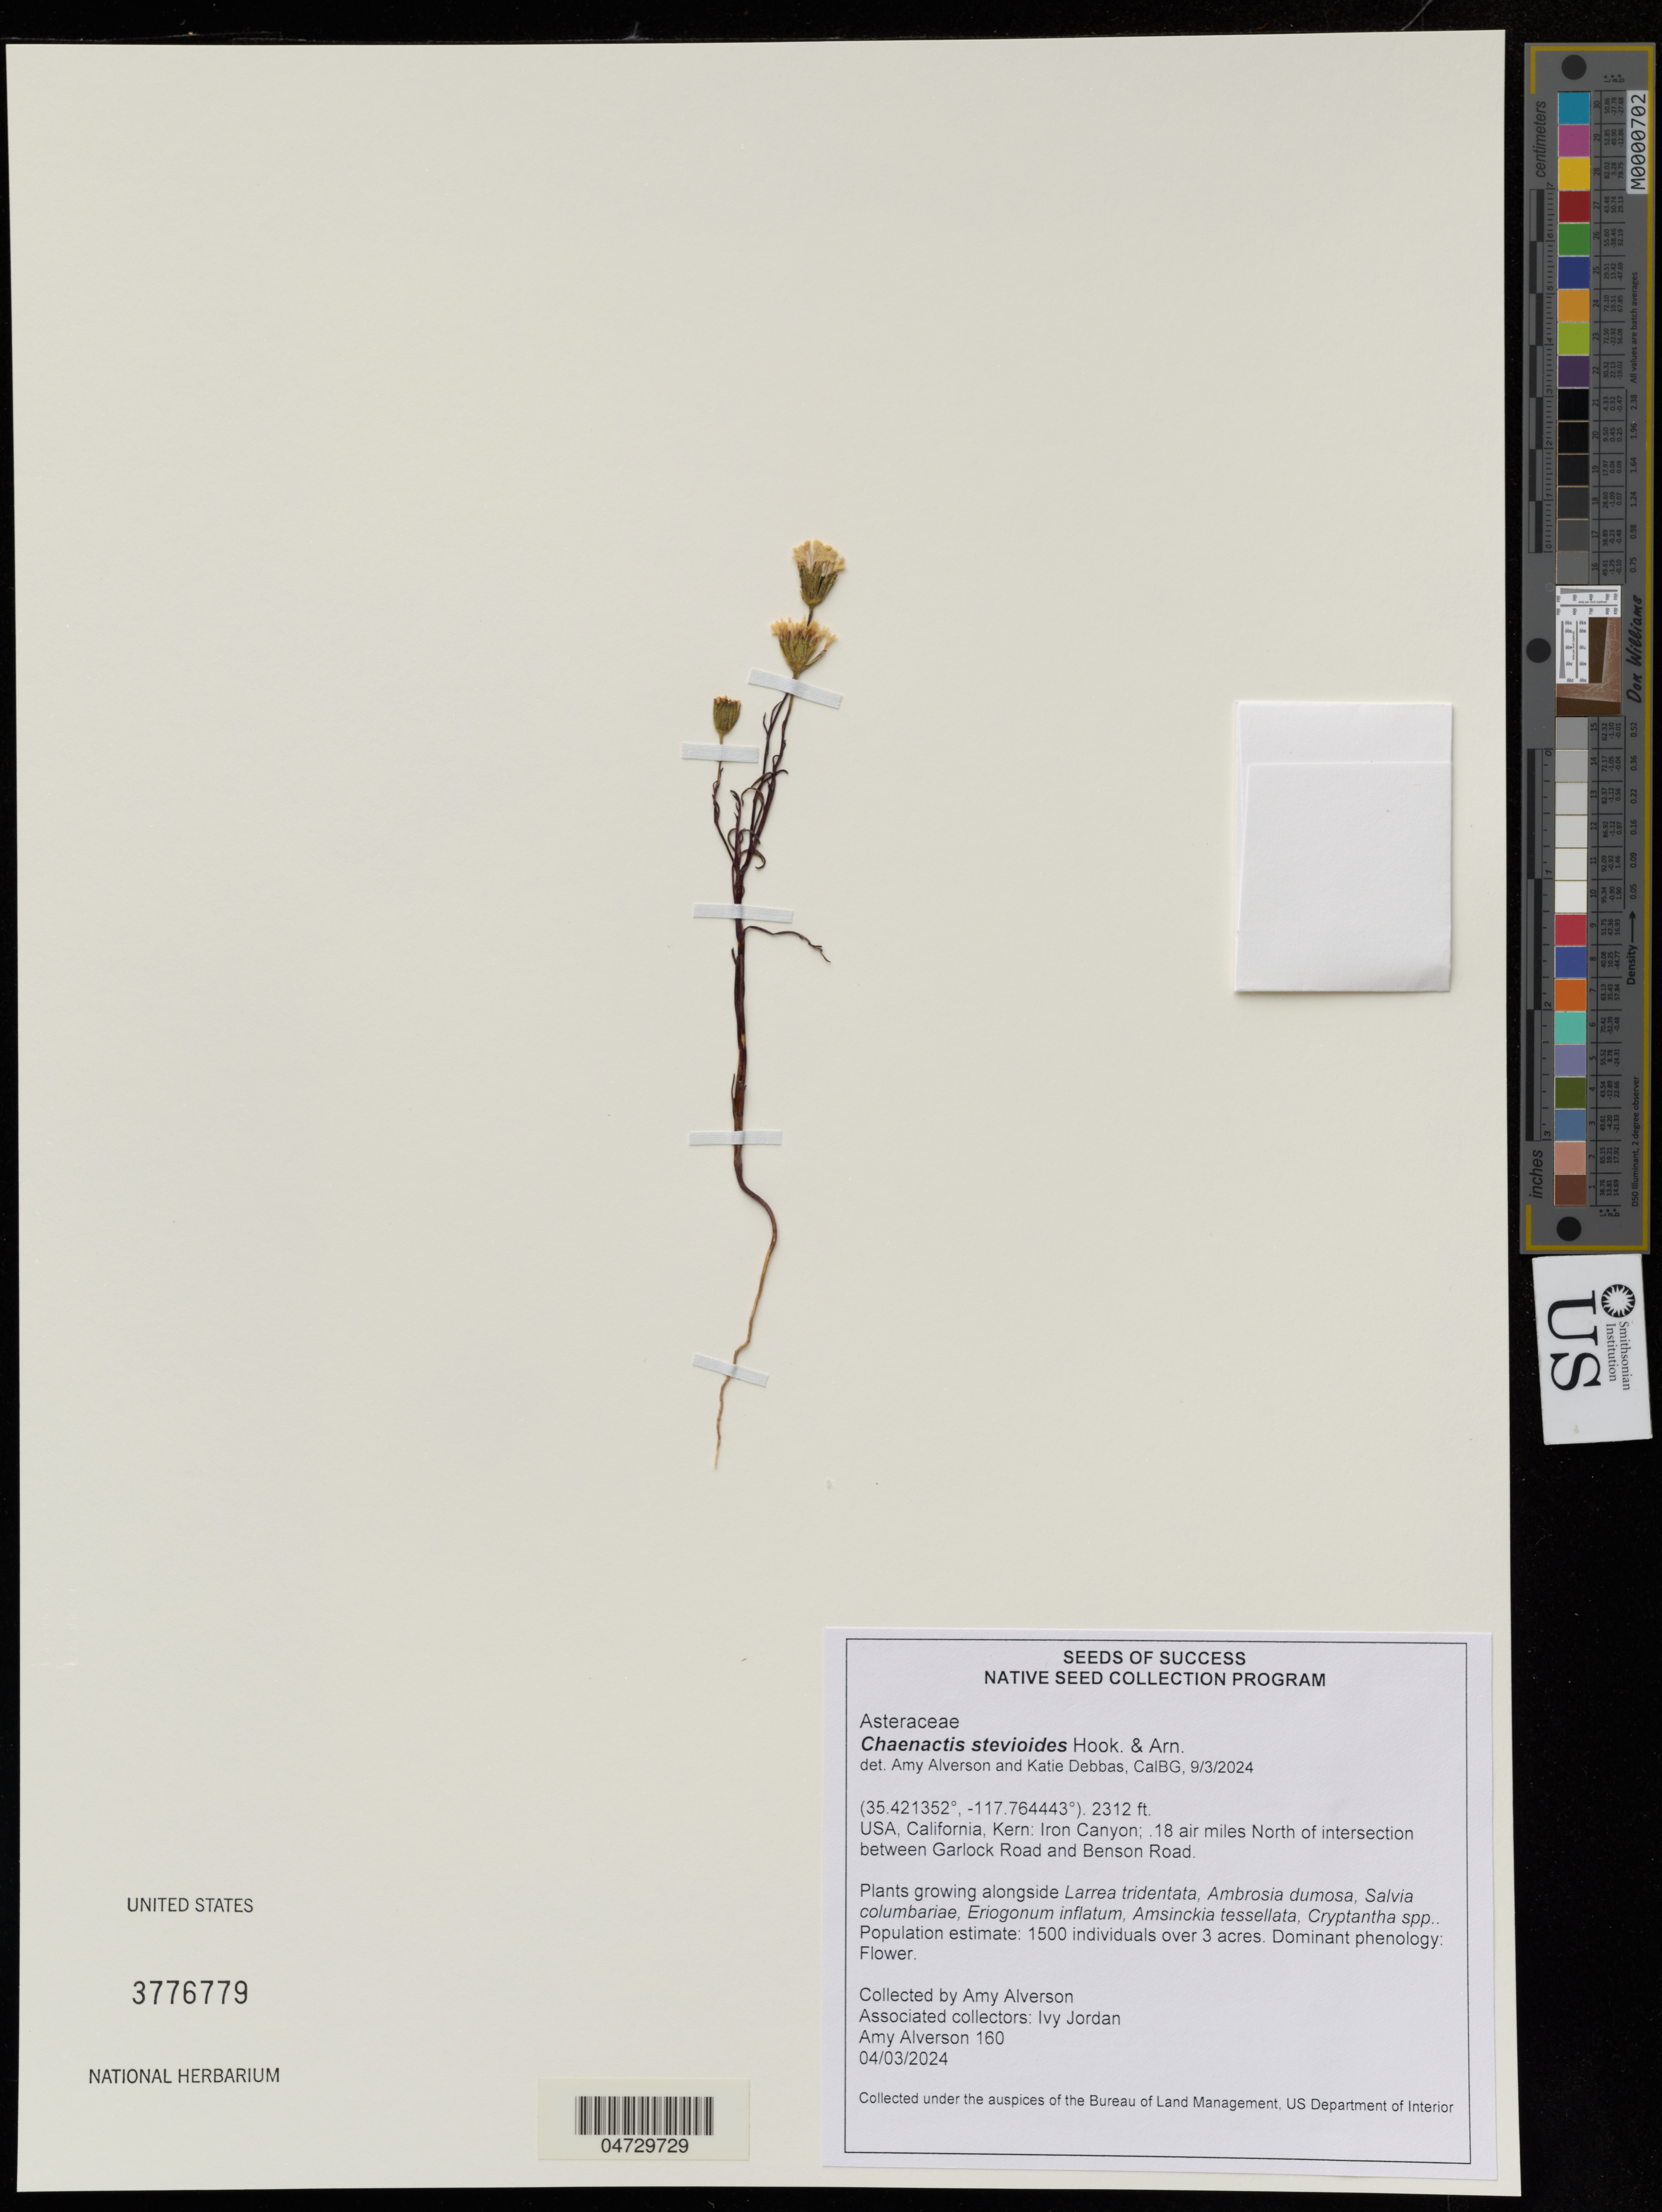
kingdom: Plantae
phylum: Tracheophyta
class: Magnoliopsida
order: Asterales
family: Asteraceae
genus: Chaenactis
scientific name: Chaenactis stevioides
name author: Hook. & Arn.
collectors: A. Alverson & I. Jordan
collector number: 160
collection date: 2024-03-04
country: United States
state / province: California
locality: USA, California, Kern: Iron Canyon; 18 air miles North of intersection between Garlock Road and Benson Road.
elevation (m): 705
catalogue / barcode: US 3776779